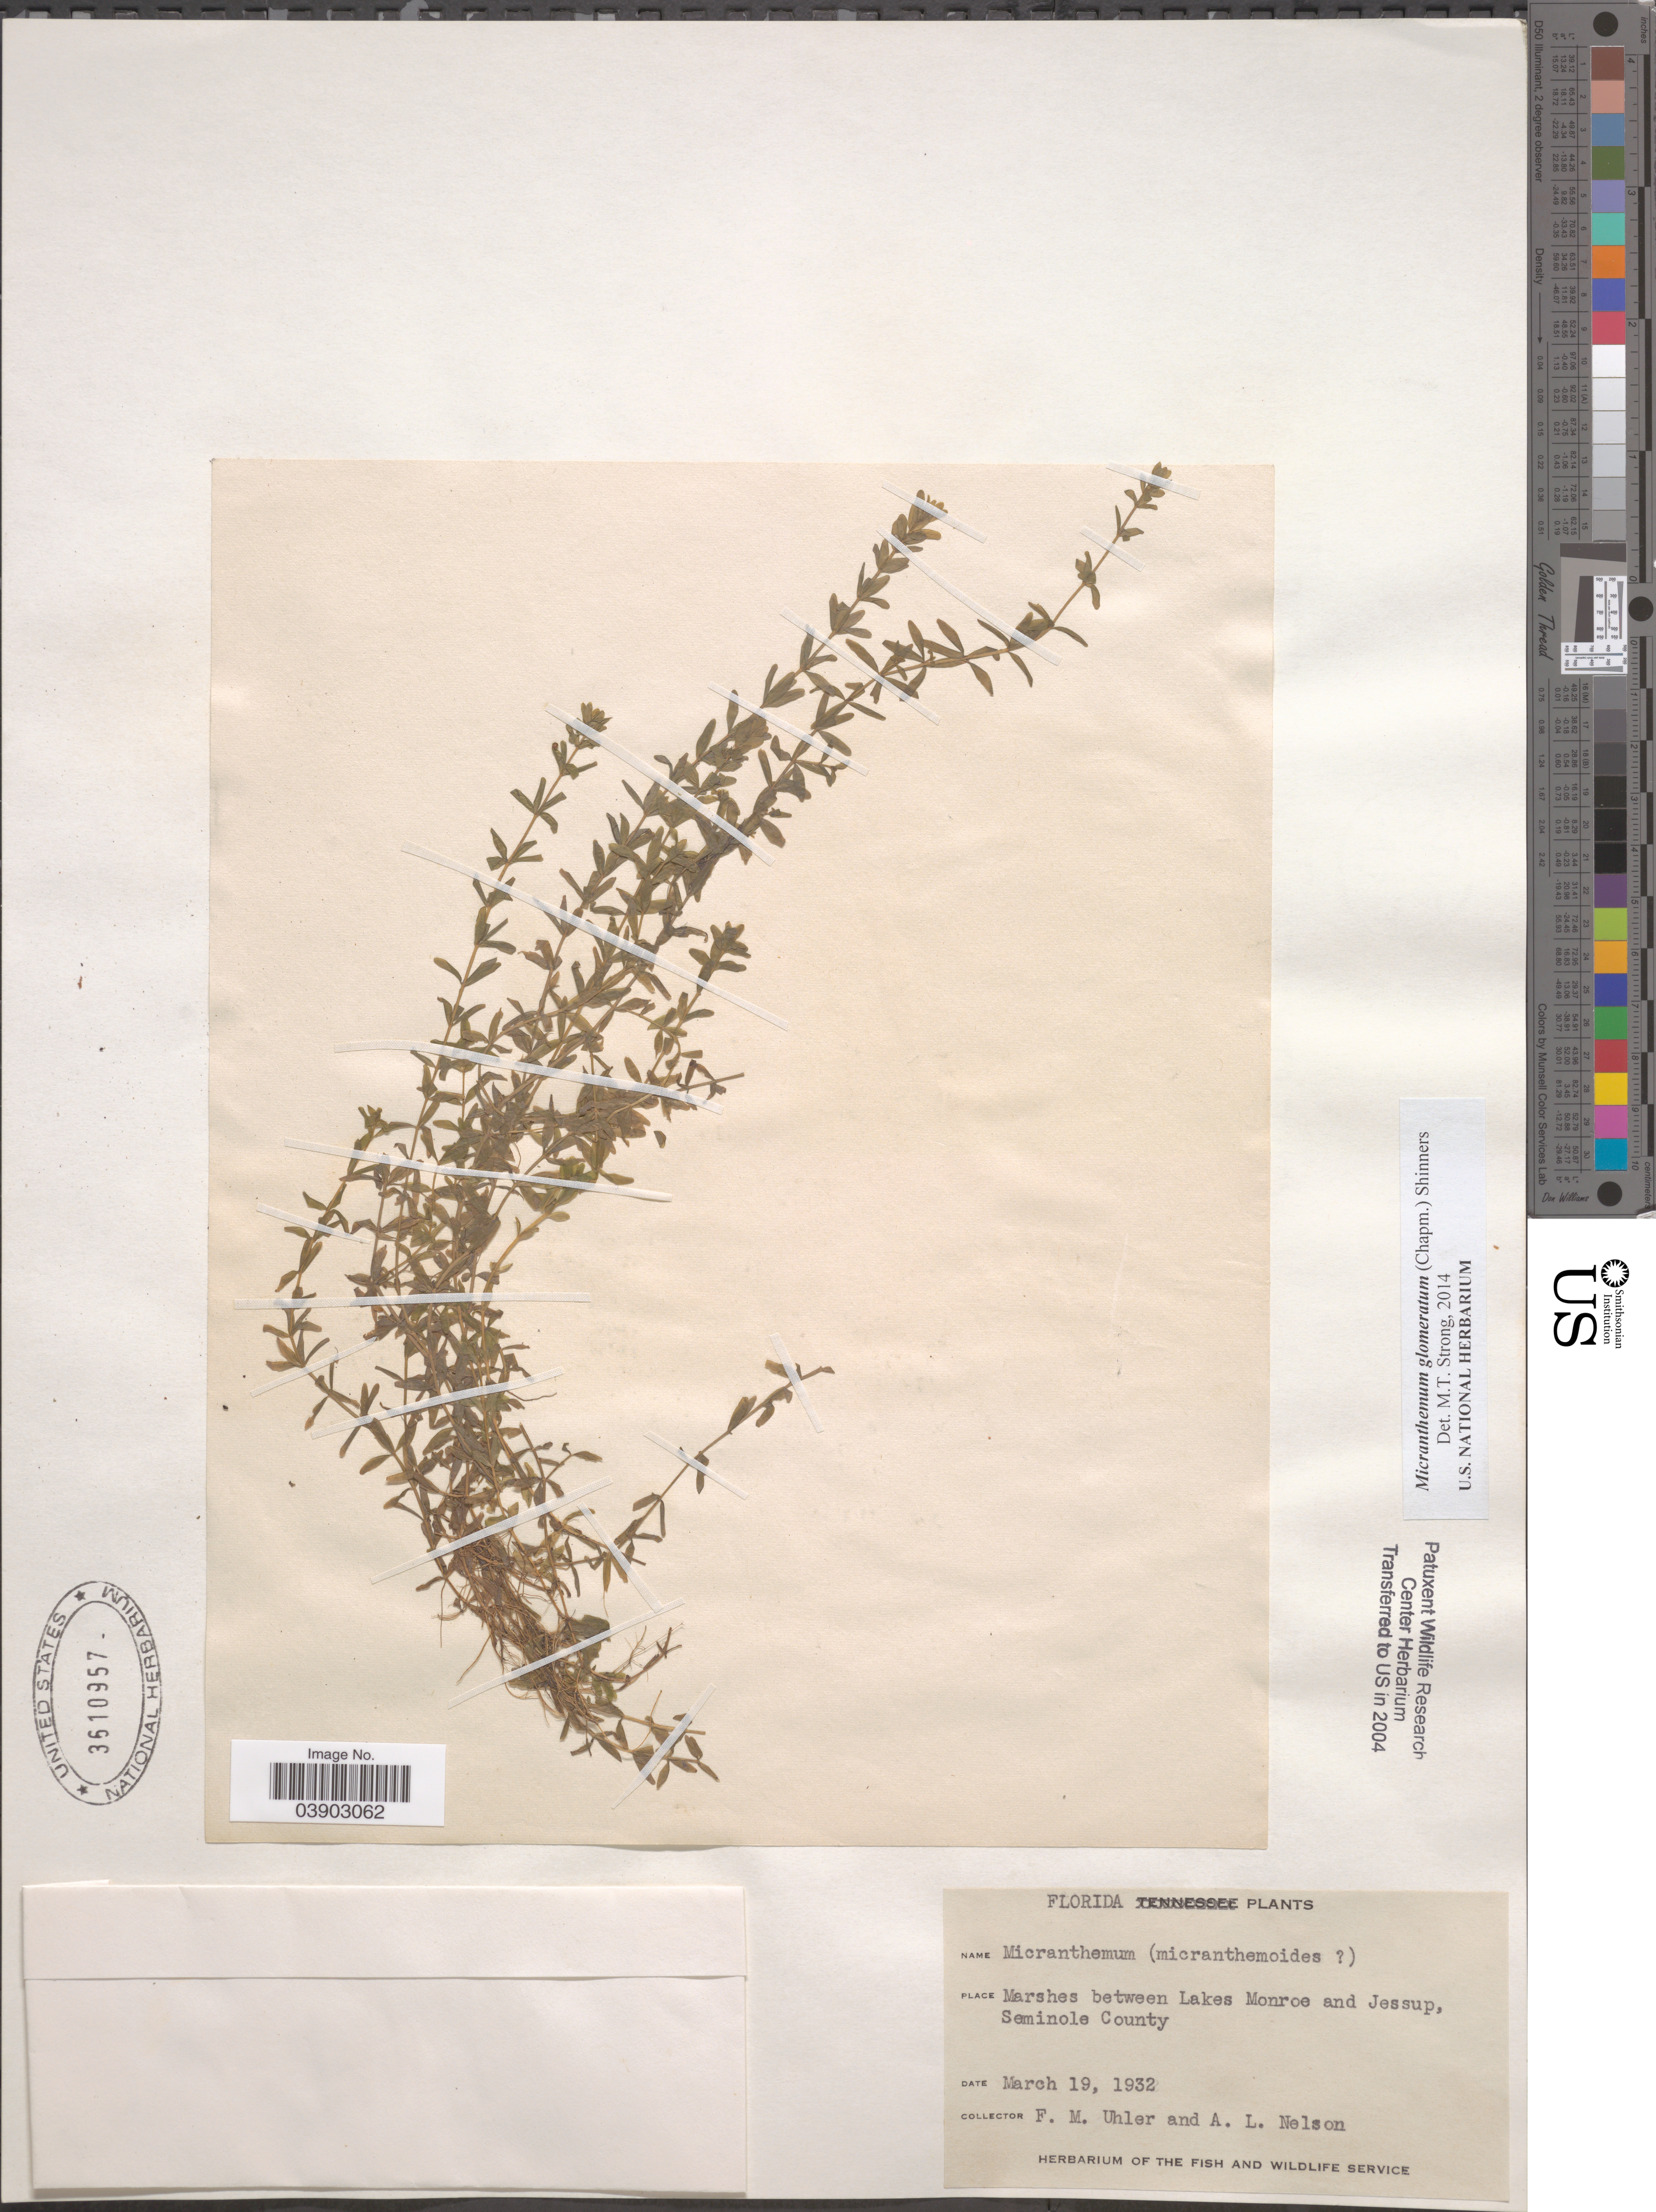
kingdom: Plantae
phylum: Tracheophyta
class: Magnoliopsida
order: Lamiales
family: Linderniaceae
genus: Micranthemum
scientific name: Micranthemum glomeratum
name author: (Chapm.) Shinners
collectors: F. M. Uhler & A. L. Nelson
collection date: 1932-03-19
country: United States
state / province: Florida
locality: Marshes between Lakes Monroe and Jessup, Seminole County.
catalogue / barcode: US 3610957